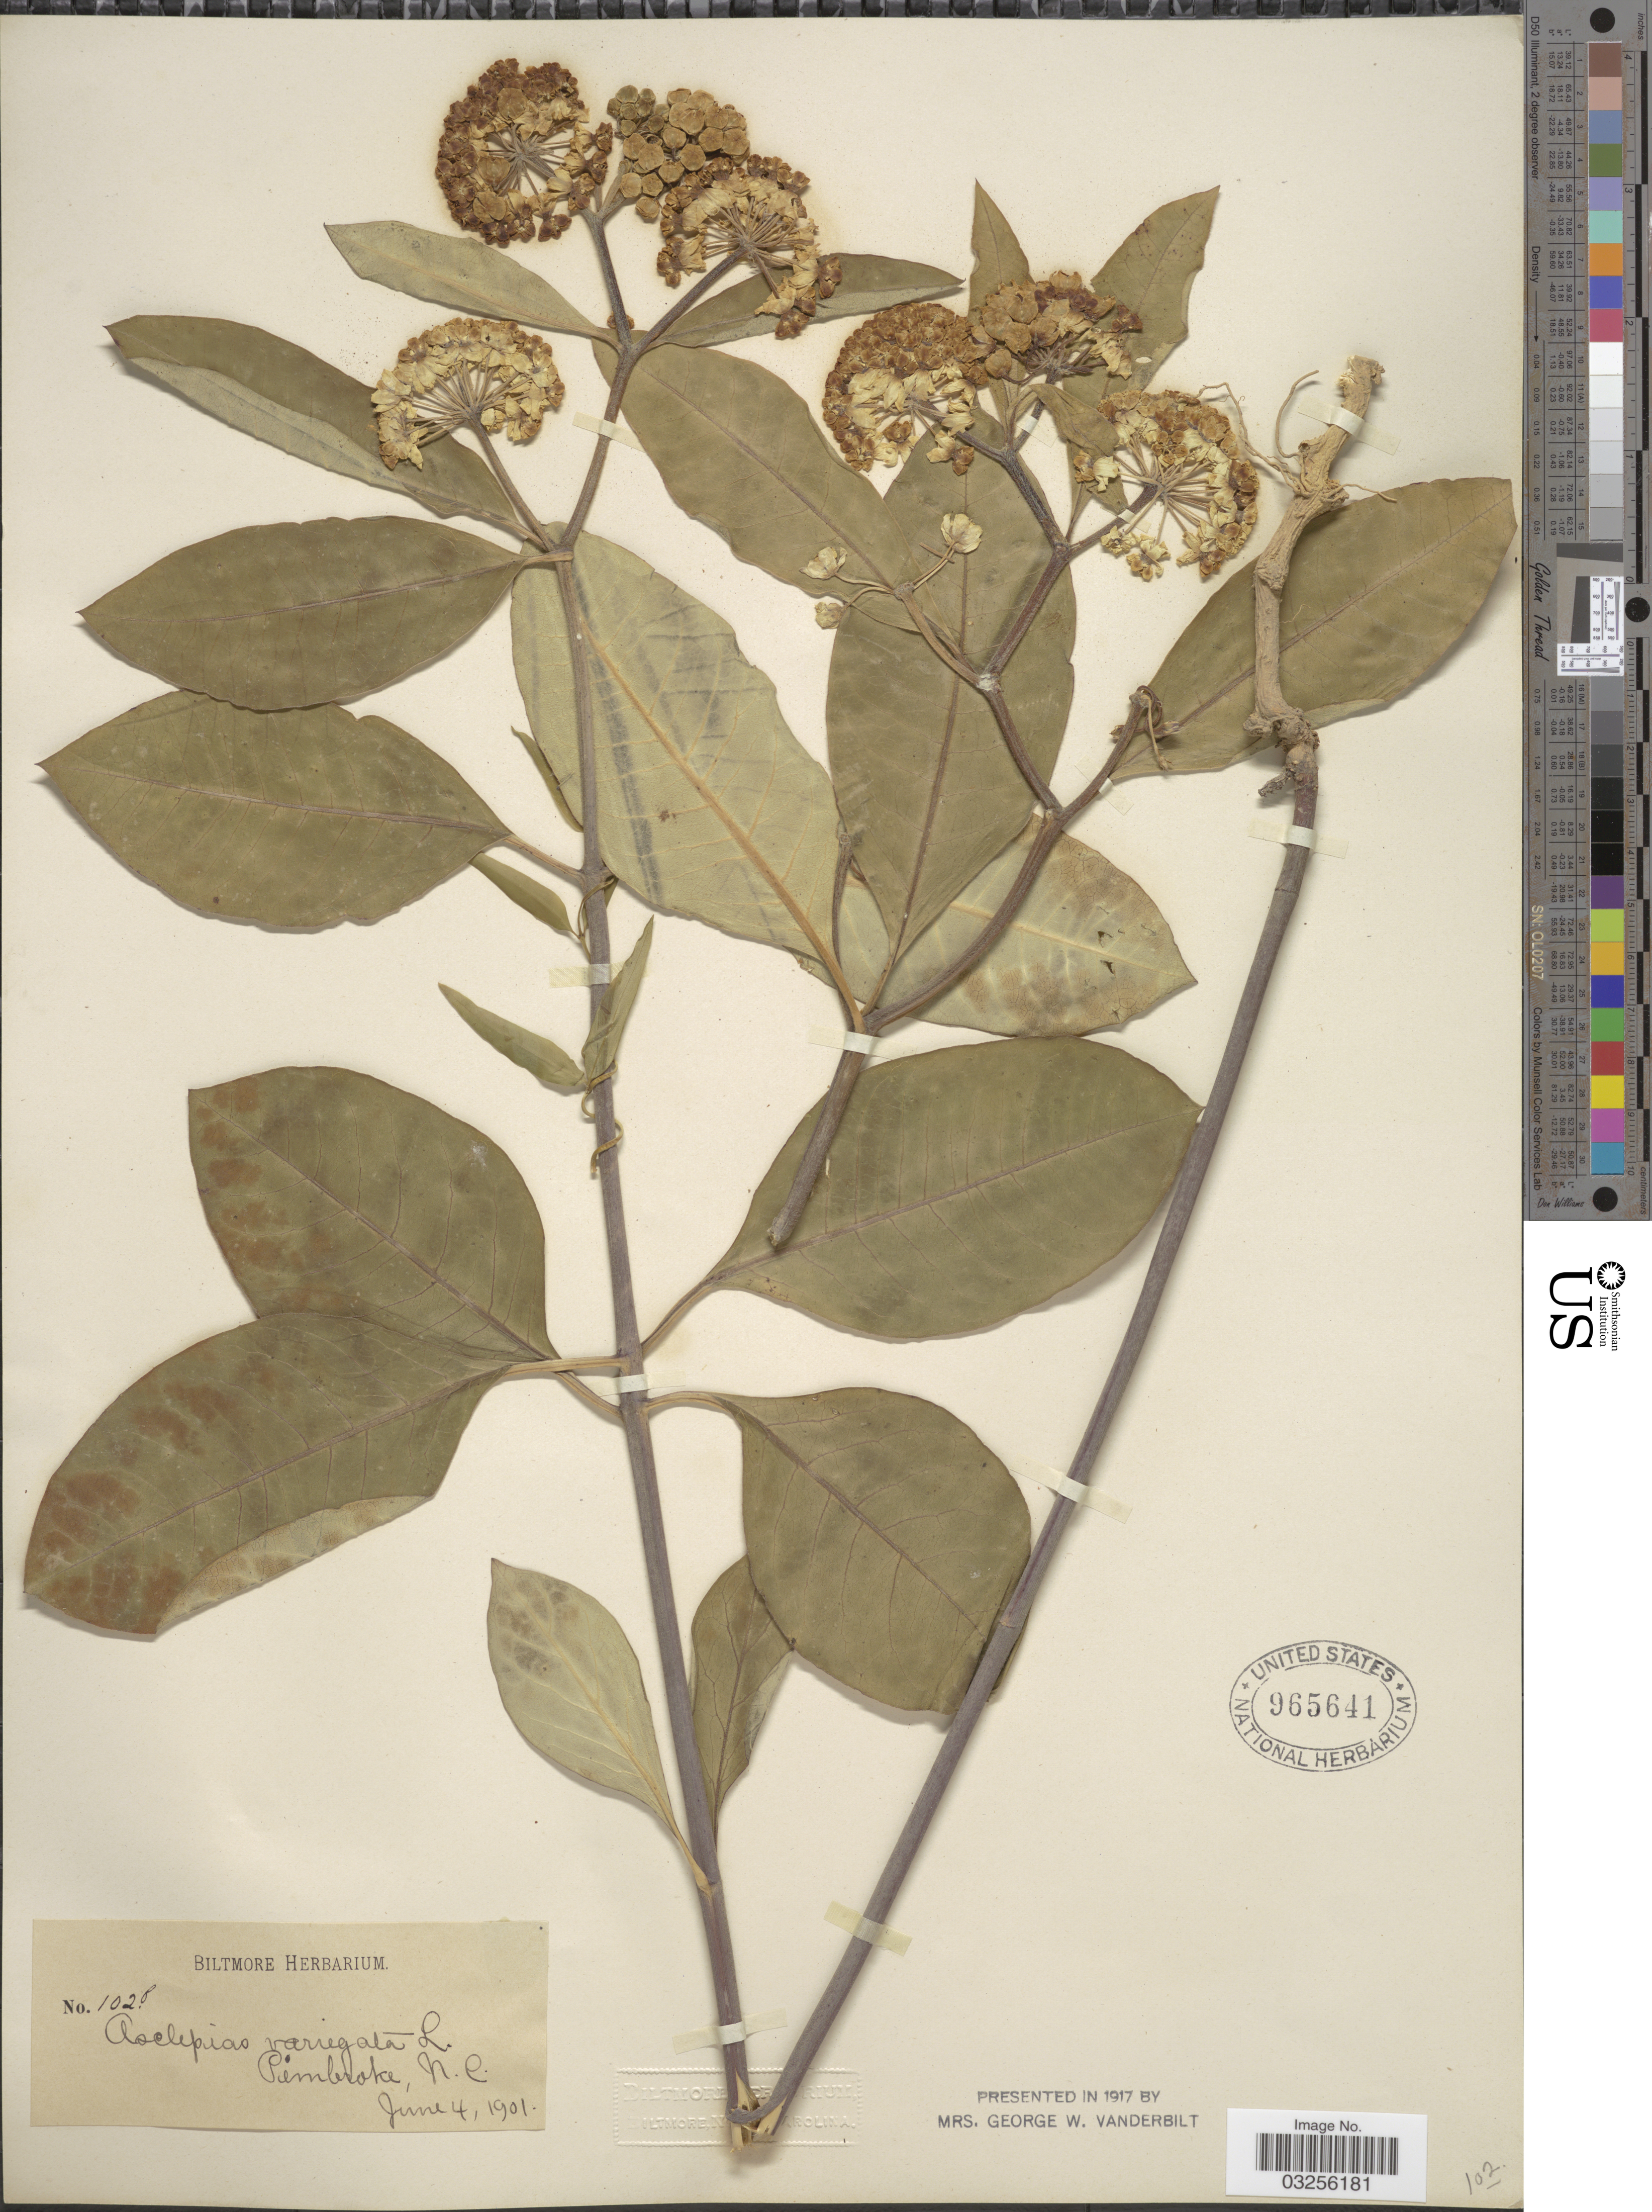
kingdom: Plantae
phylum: Tracheophyta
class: Magnoliopsida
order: Gentianales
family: Apocynaceae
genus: Asclepias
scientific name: Asclepias variegata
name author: L.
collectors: ex herb. Biltmore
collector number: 102f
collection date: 1901-06-04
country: United States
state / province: North Carolina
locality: Pembroke, N. C.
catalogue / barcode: US 965641